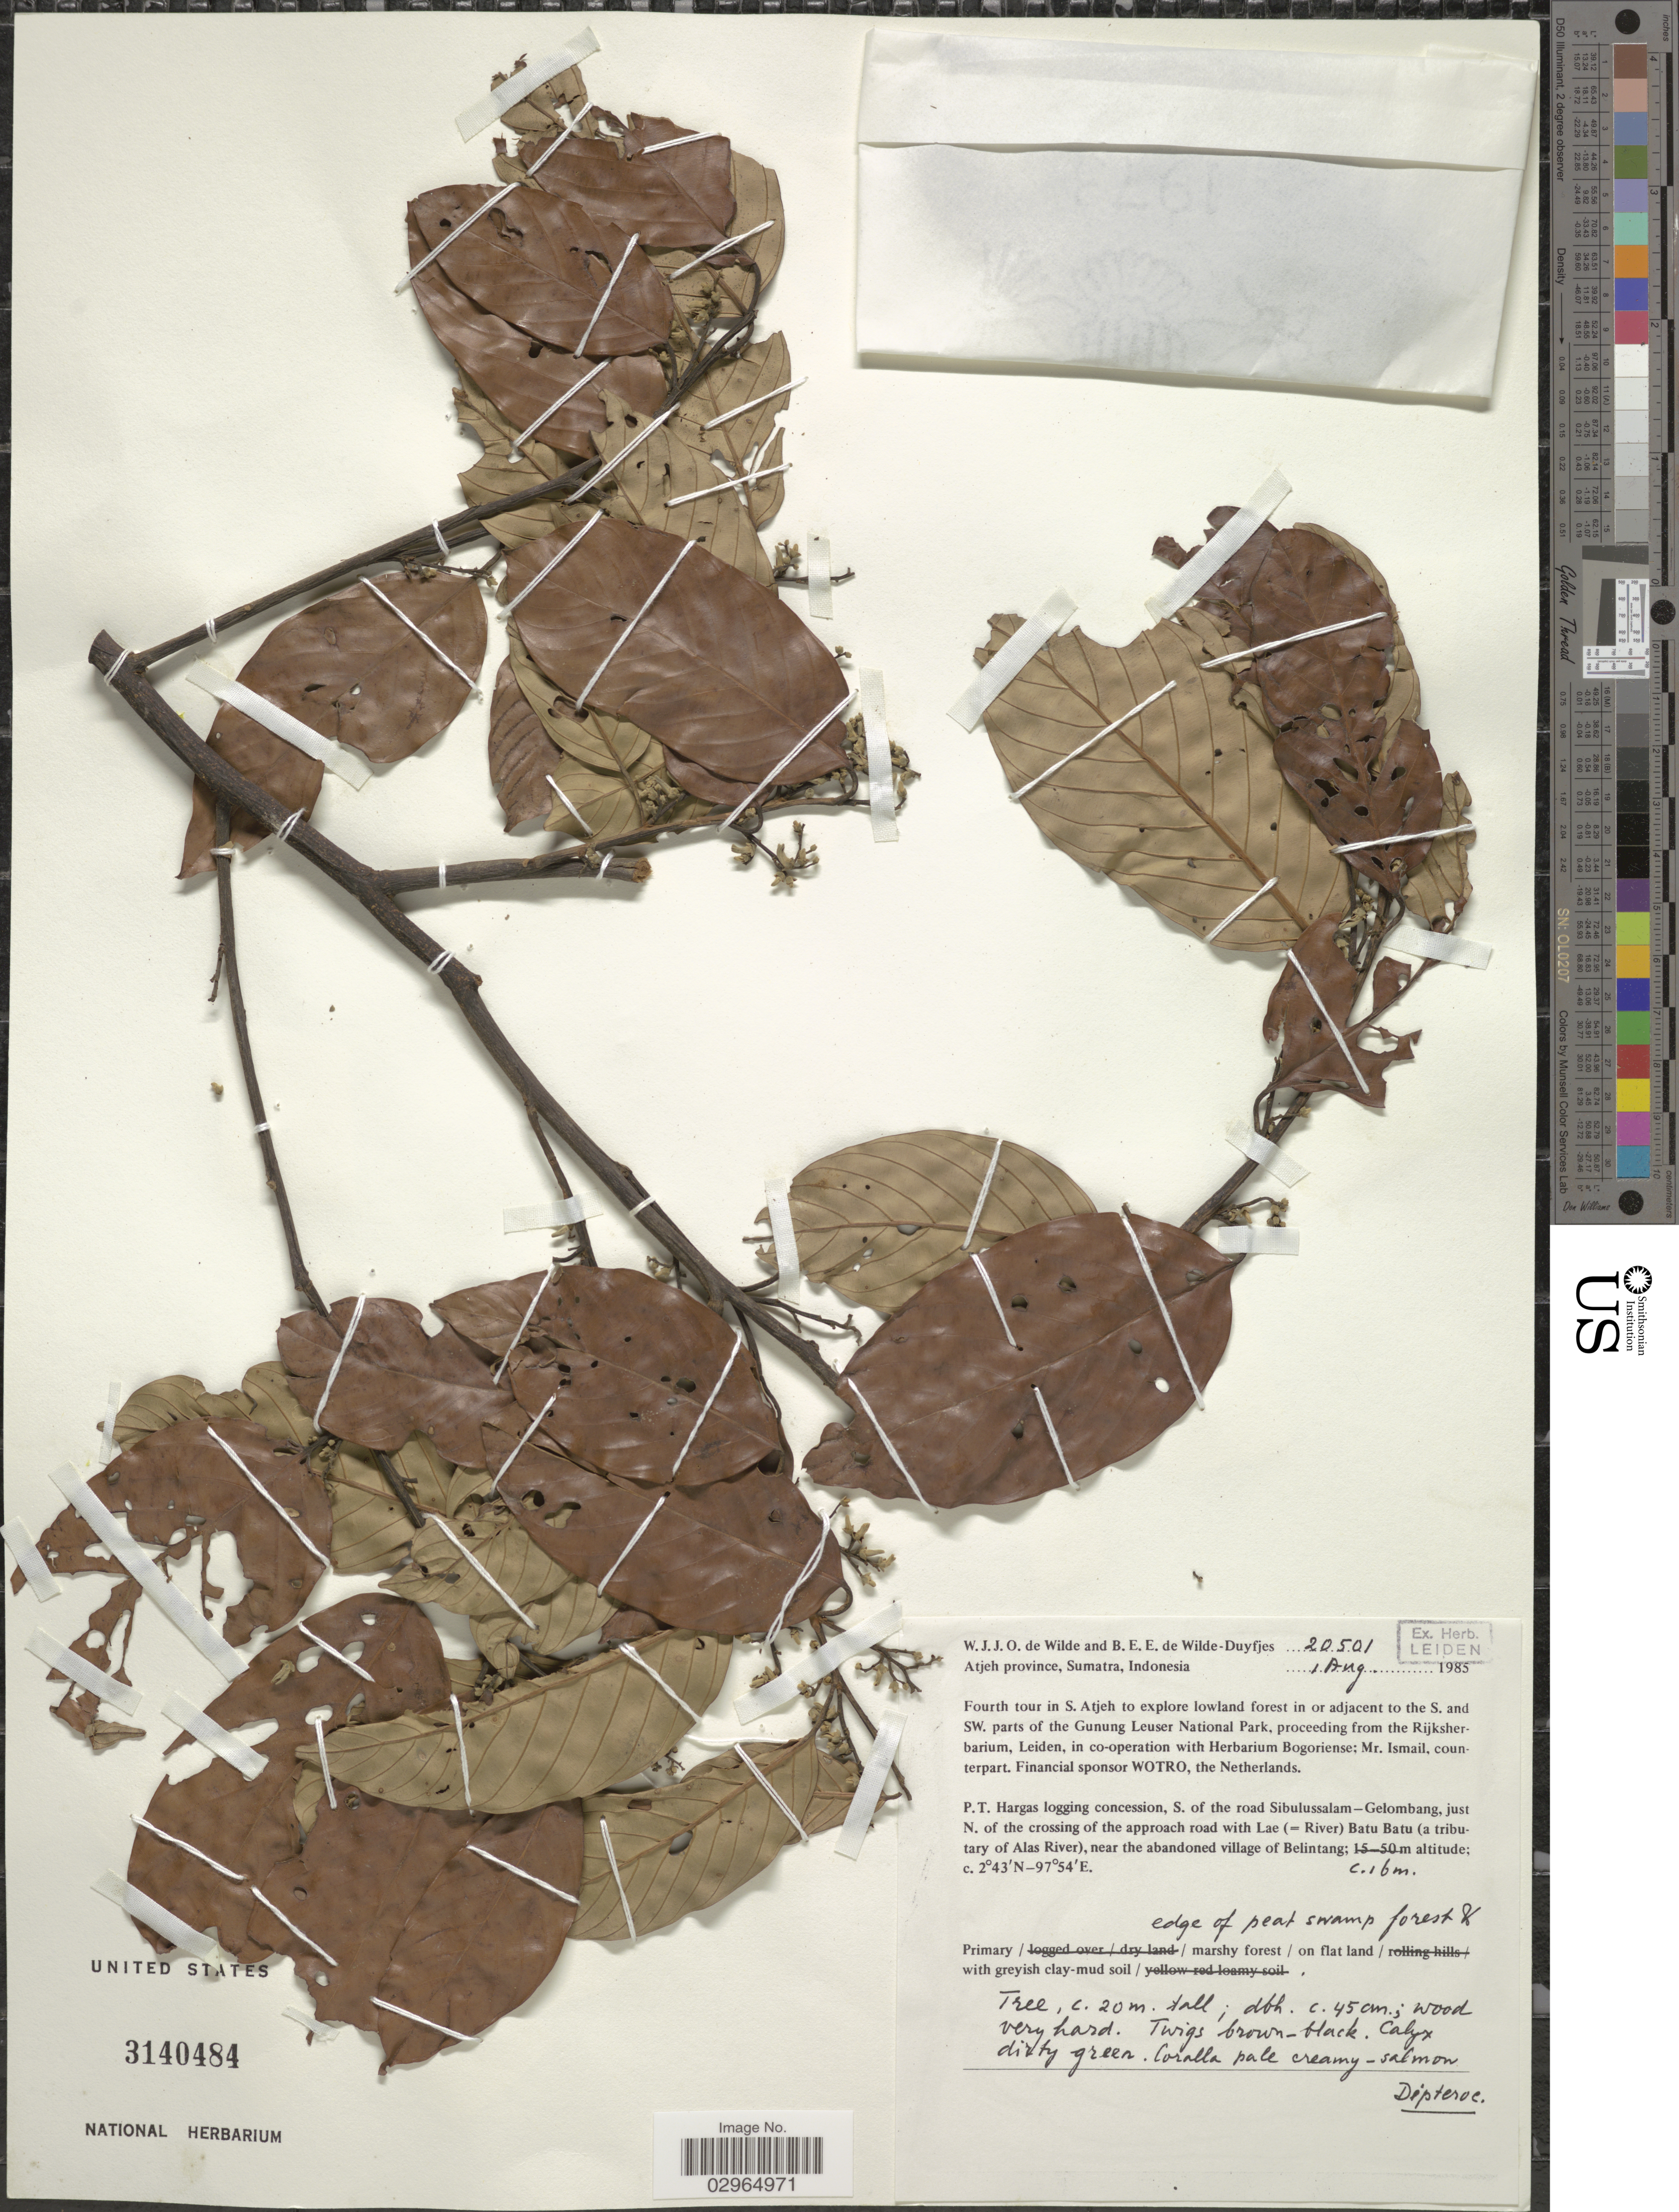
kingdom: Plantae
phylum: Tracheophyta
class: Magnoliopsida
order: Malvales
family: Dipterocarpaceae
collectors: W. J. de Wilde & B. E. de Wilde-Duyfjes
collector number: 20501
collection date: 1985-08-01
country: Indonesia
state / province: Sumatra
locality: Atjeh province. S. Atjeh to explore lowland forest in or adjacent to the S. and SW. parts of the Gunung Leuser National Park. [unsure placement] P.T. Hargas logging concession, S. of the road Sibulussalam-Gelombang, just N. of the crossing of the approach road with Lae (=River) Batu Batu (a tributary of Alas River), near the abandoned village.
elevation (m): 16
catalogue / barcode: US 3140484